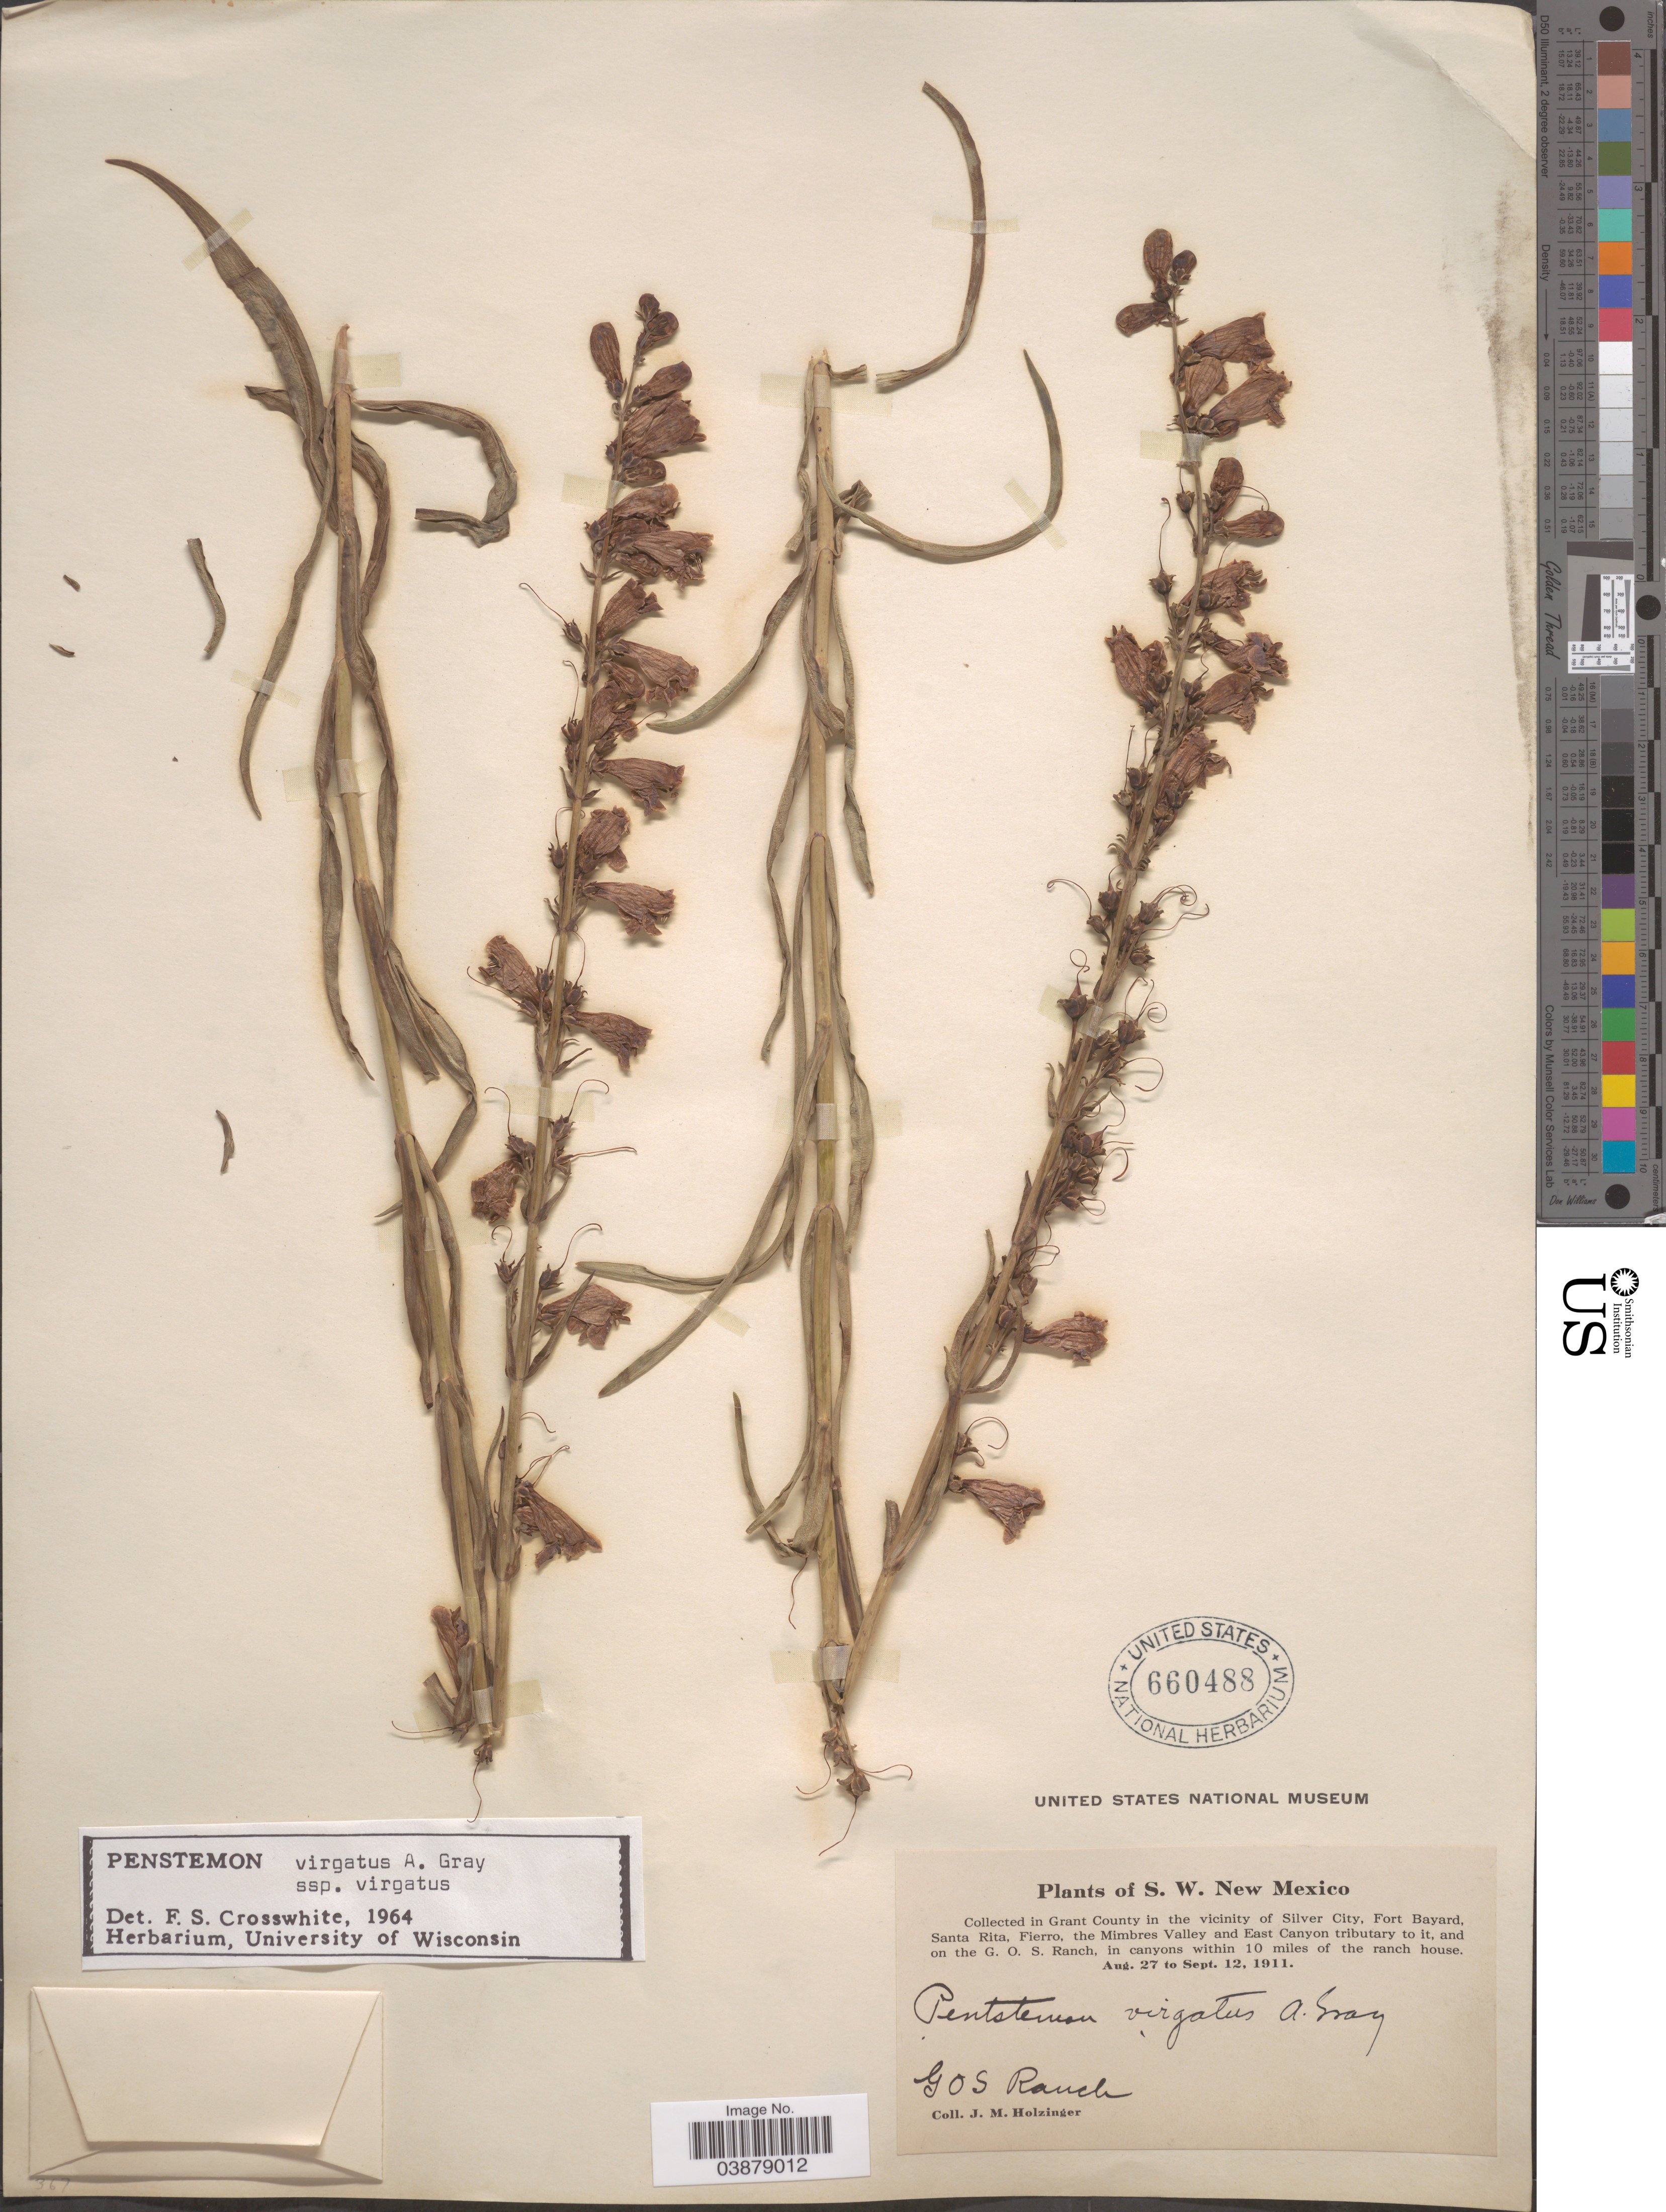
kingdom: Plantae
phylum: Tracheophyta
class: Magnoliopsida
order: Lamiales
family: Plantaginaceae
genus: Penstemon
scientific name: Penstemon virgatus subsp. virgatus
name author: A. Gray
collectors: J. M. Holzinger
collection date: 1911-08-27/1911-09-12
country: United States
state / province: New Mexico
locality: S. W. New Mexico. In Grant County in the vicinity of Silver City, Fort Bayard, Santa Rita, Fierro, the Mimbres Valley and East Canyon tributary to it, and on the G. O. S. Ranch, in canyons within 10 miles of the ranch house. GOS Ranch.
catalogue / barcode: US 660488